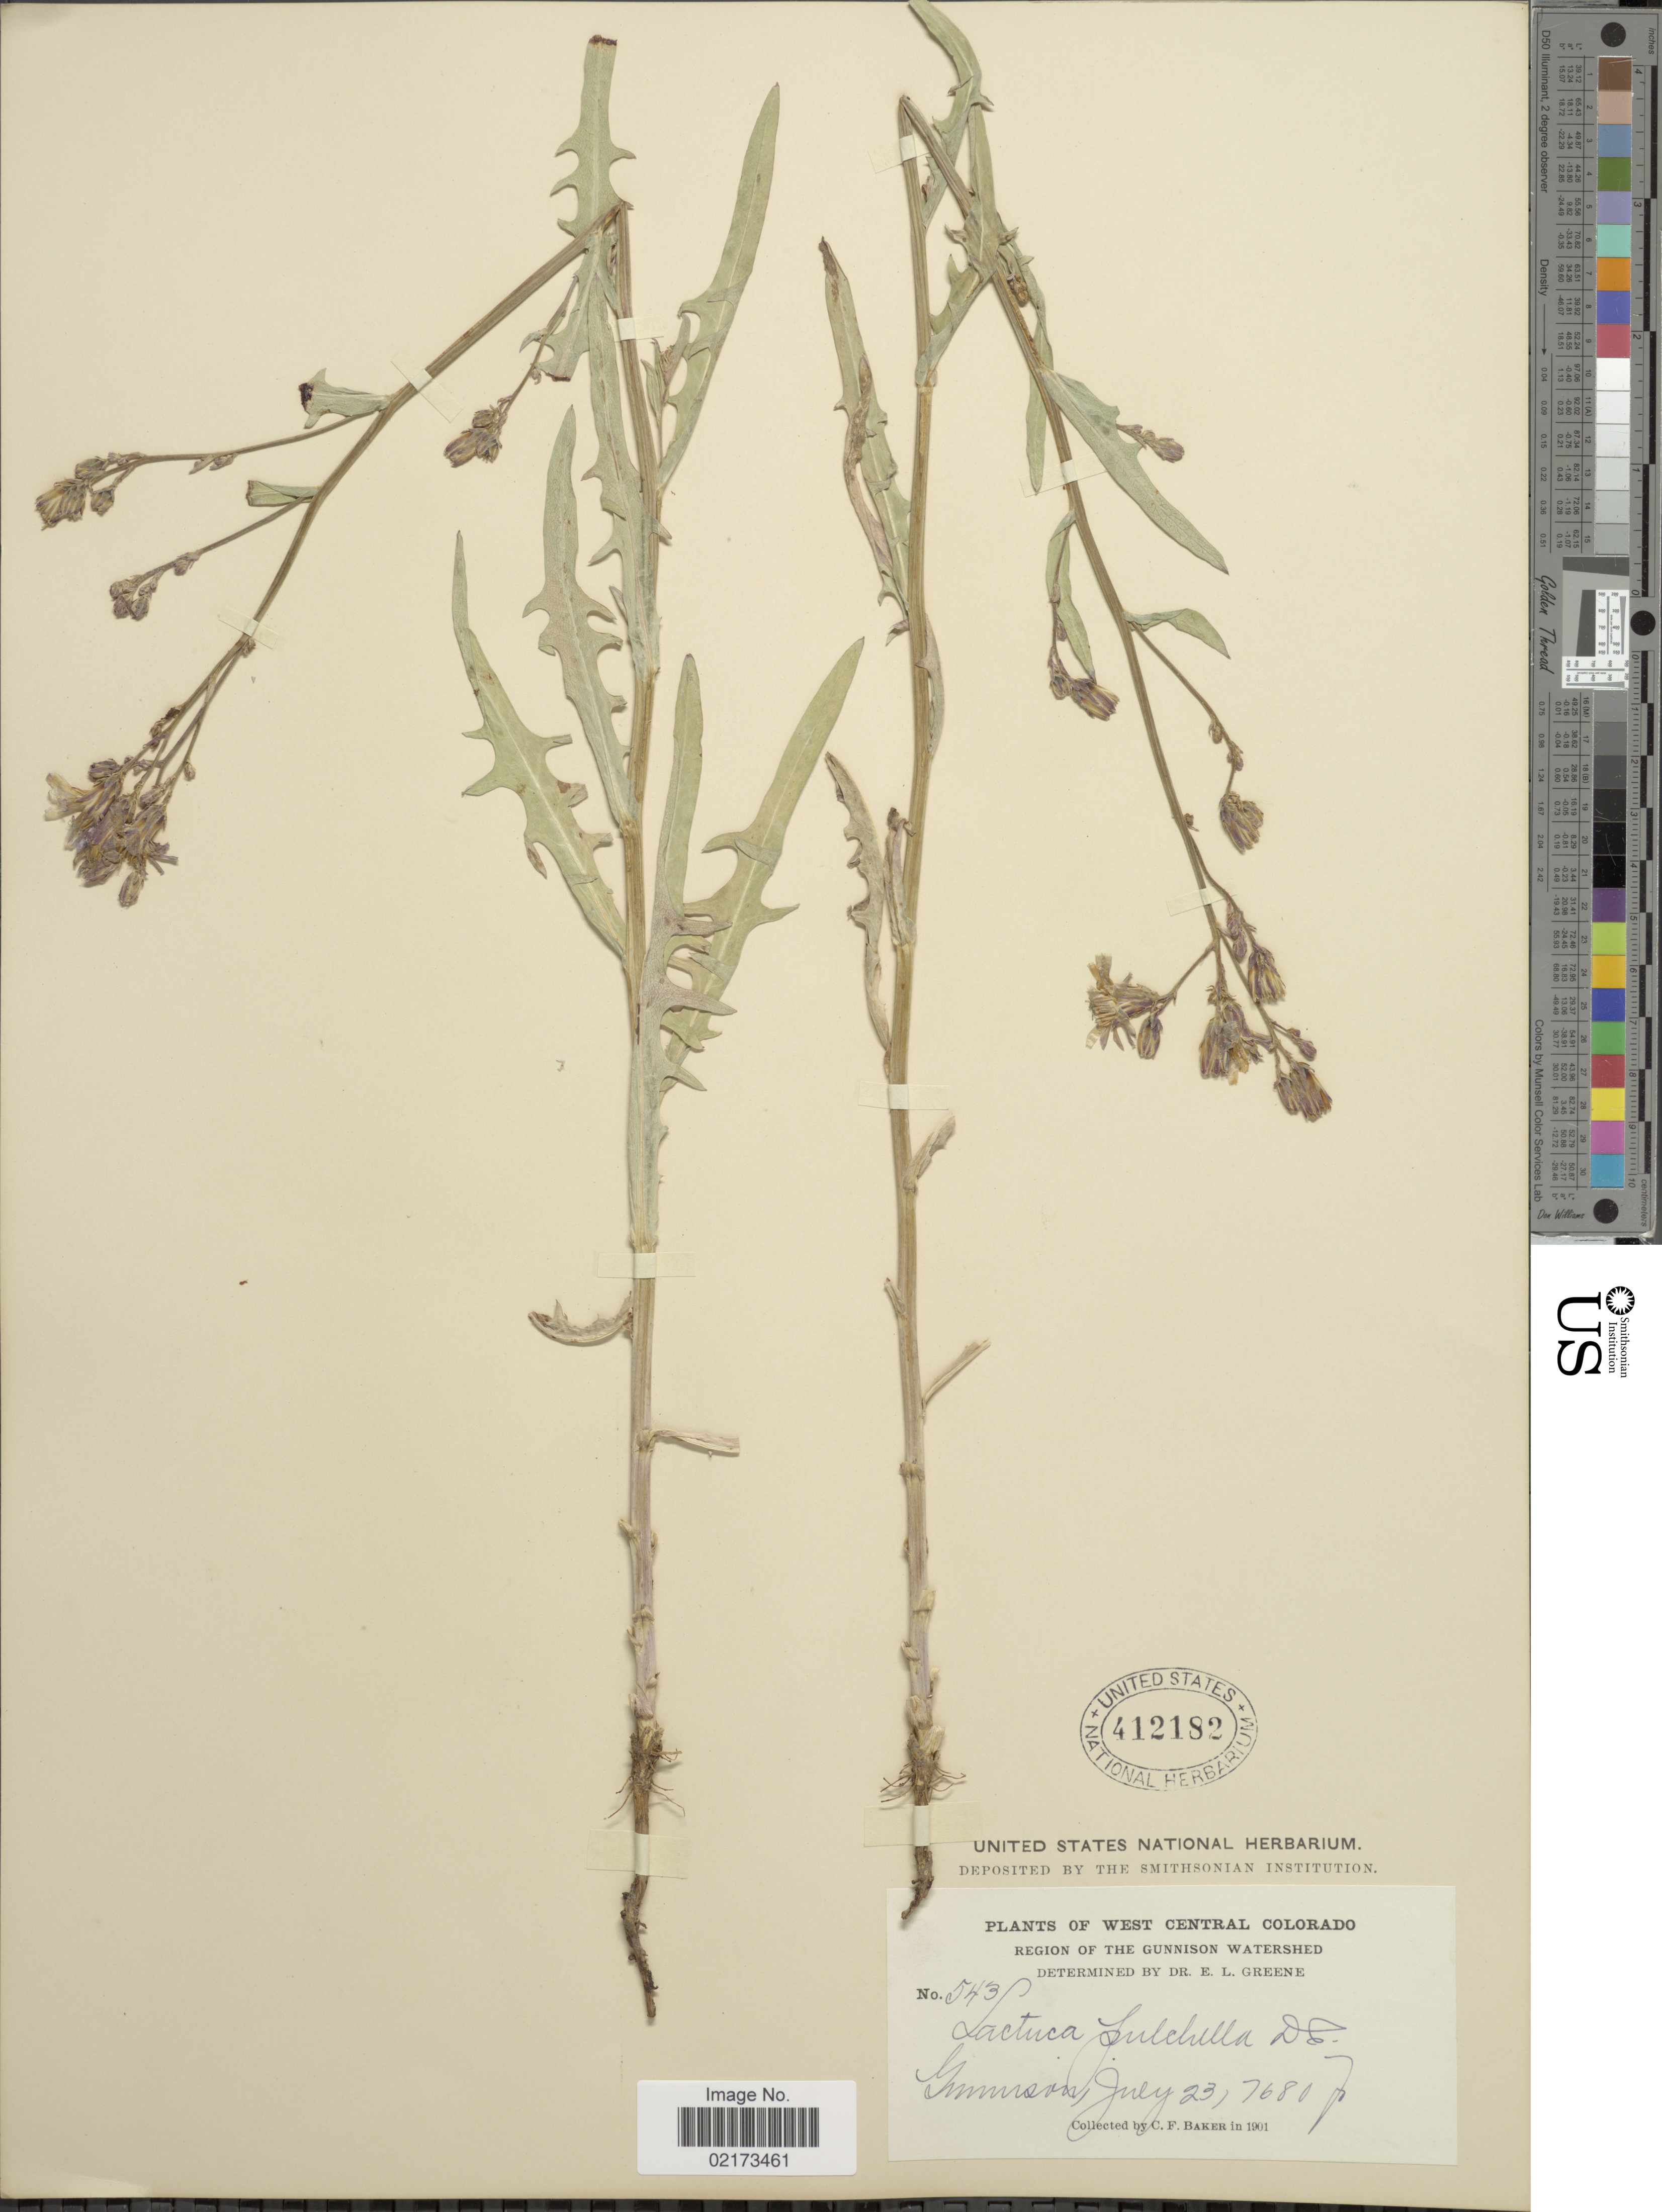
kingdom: Plantae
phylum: Tracheophyta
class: Magnoliopsida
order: Asterales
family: Asteraceae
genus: Lactuca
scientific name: Lactuca tatarica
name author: (L.) C.A. Mey.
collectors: C. F. Baker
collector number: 543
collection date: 1901-07-23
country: United States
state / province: Colorado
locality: West Central Colorado, Region of the Gunnison Watershed, Gunnison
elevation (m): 2341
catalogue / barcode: US 412182